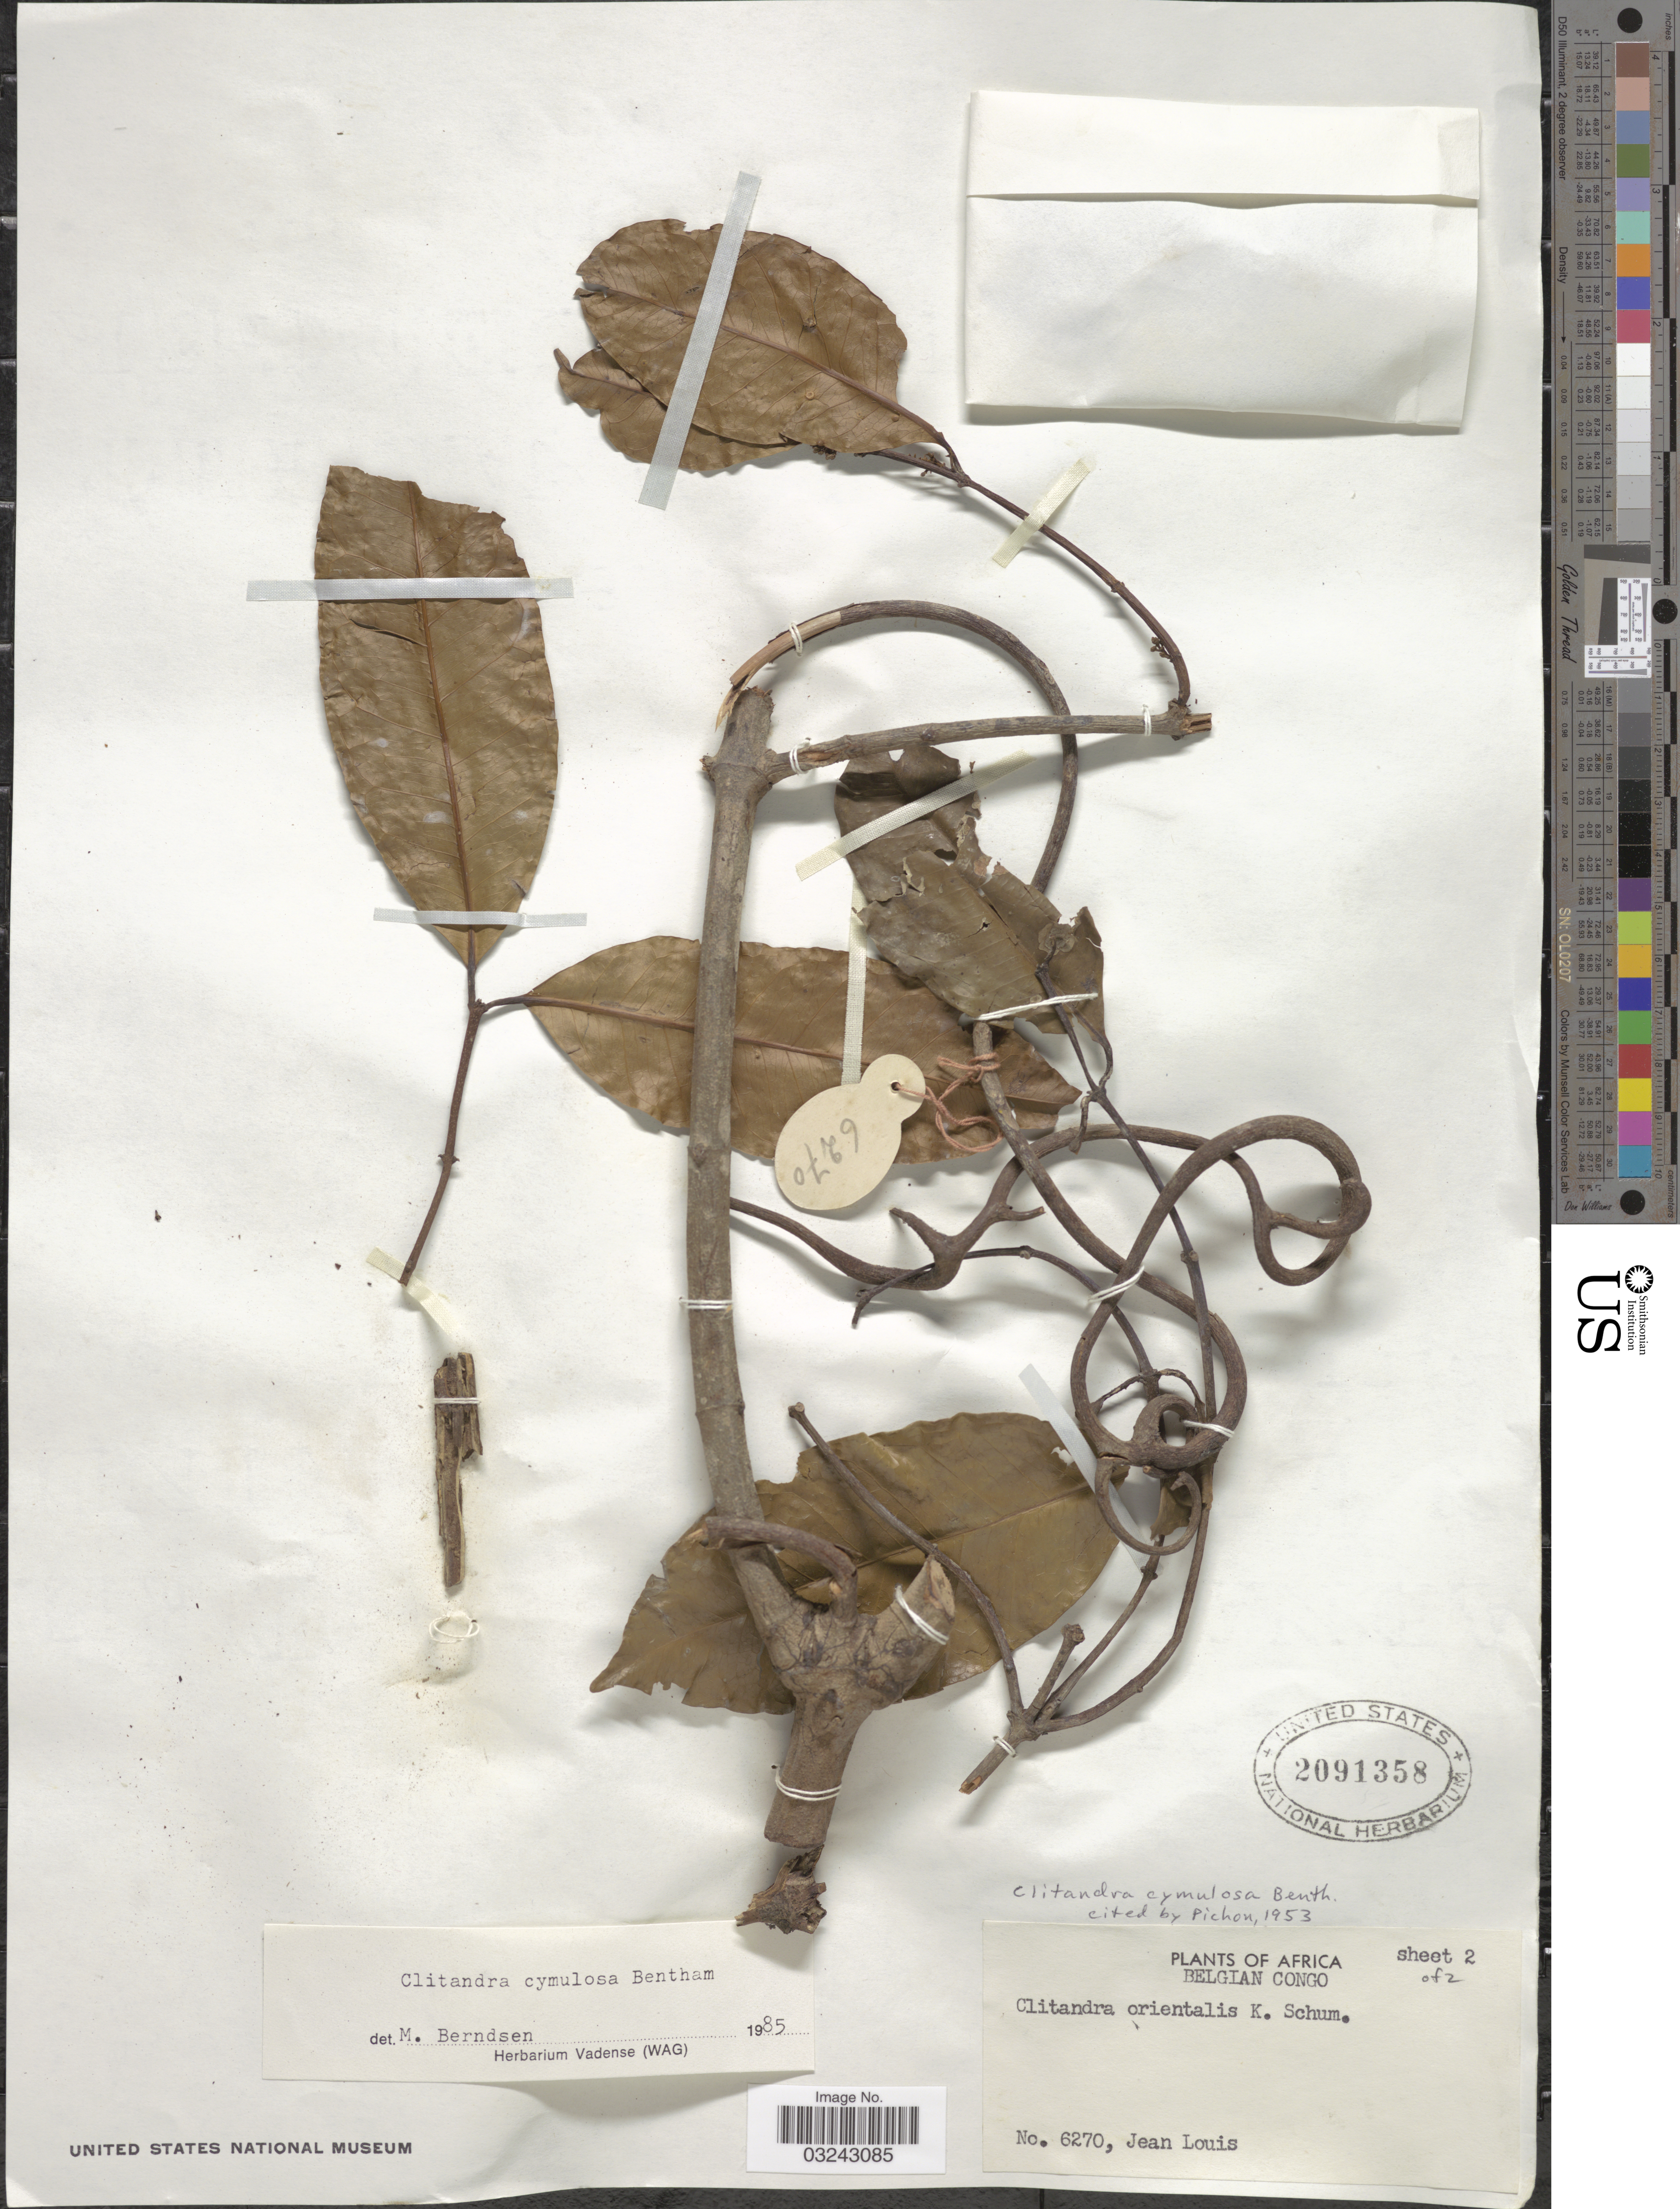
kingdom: Plantae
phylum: Tracheophyta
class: Magnoliopsida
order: Gentianales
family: Apocynaceae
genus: Clitandra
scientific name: Clitandra cymulosa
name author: Benth.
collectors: J. Louis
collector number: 6270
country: Congo, Democratic Republic of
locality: Belgian Congo.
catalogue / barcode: US 2091358